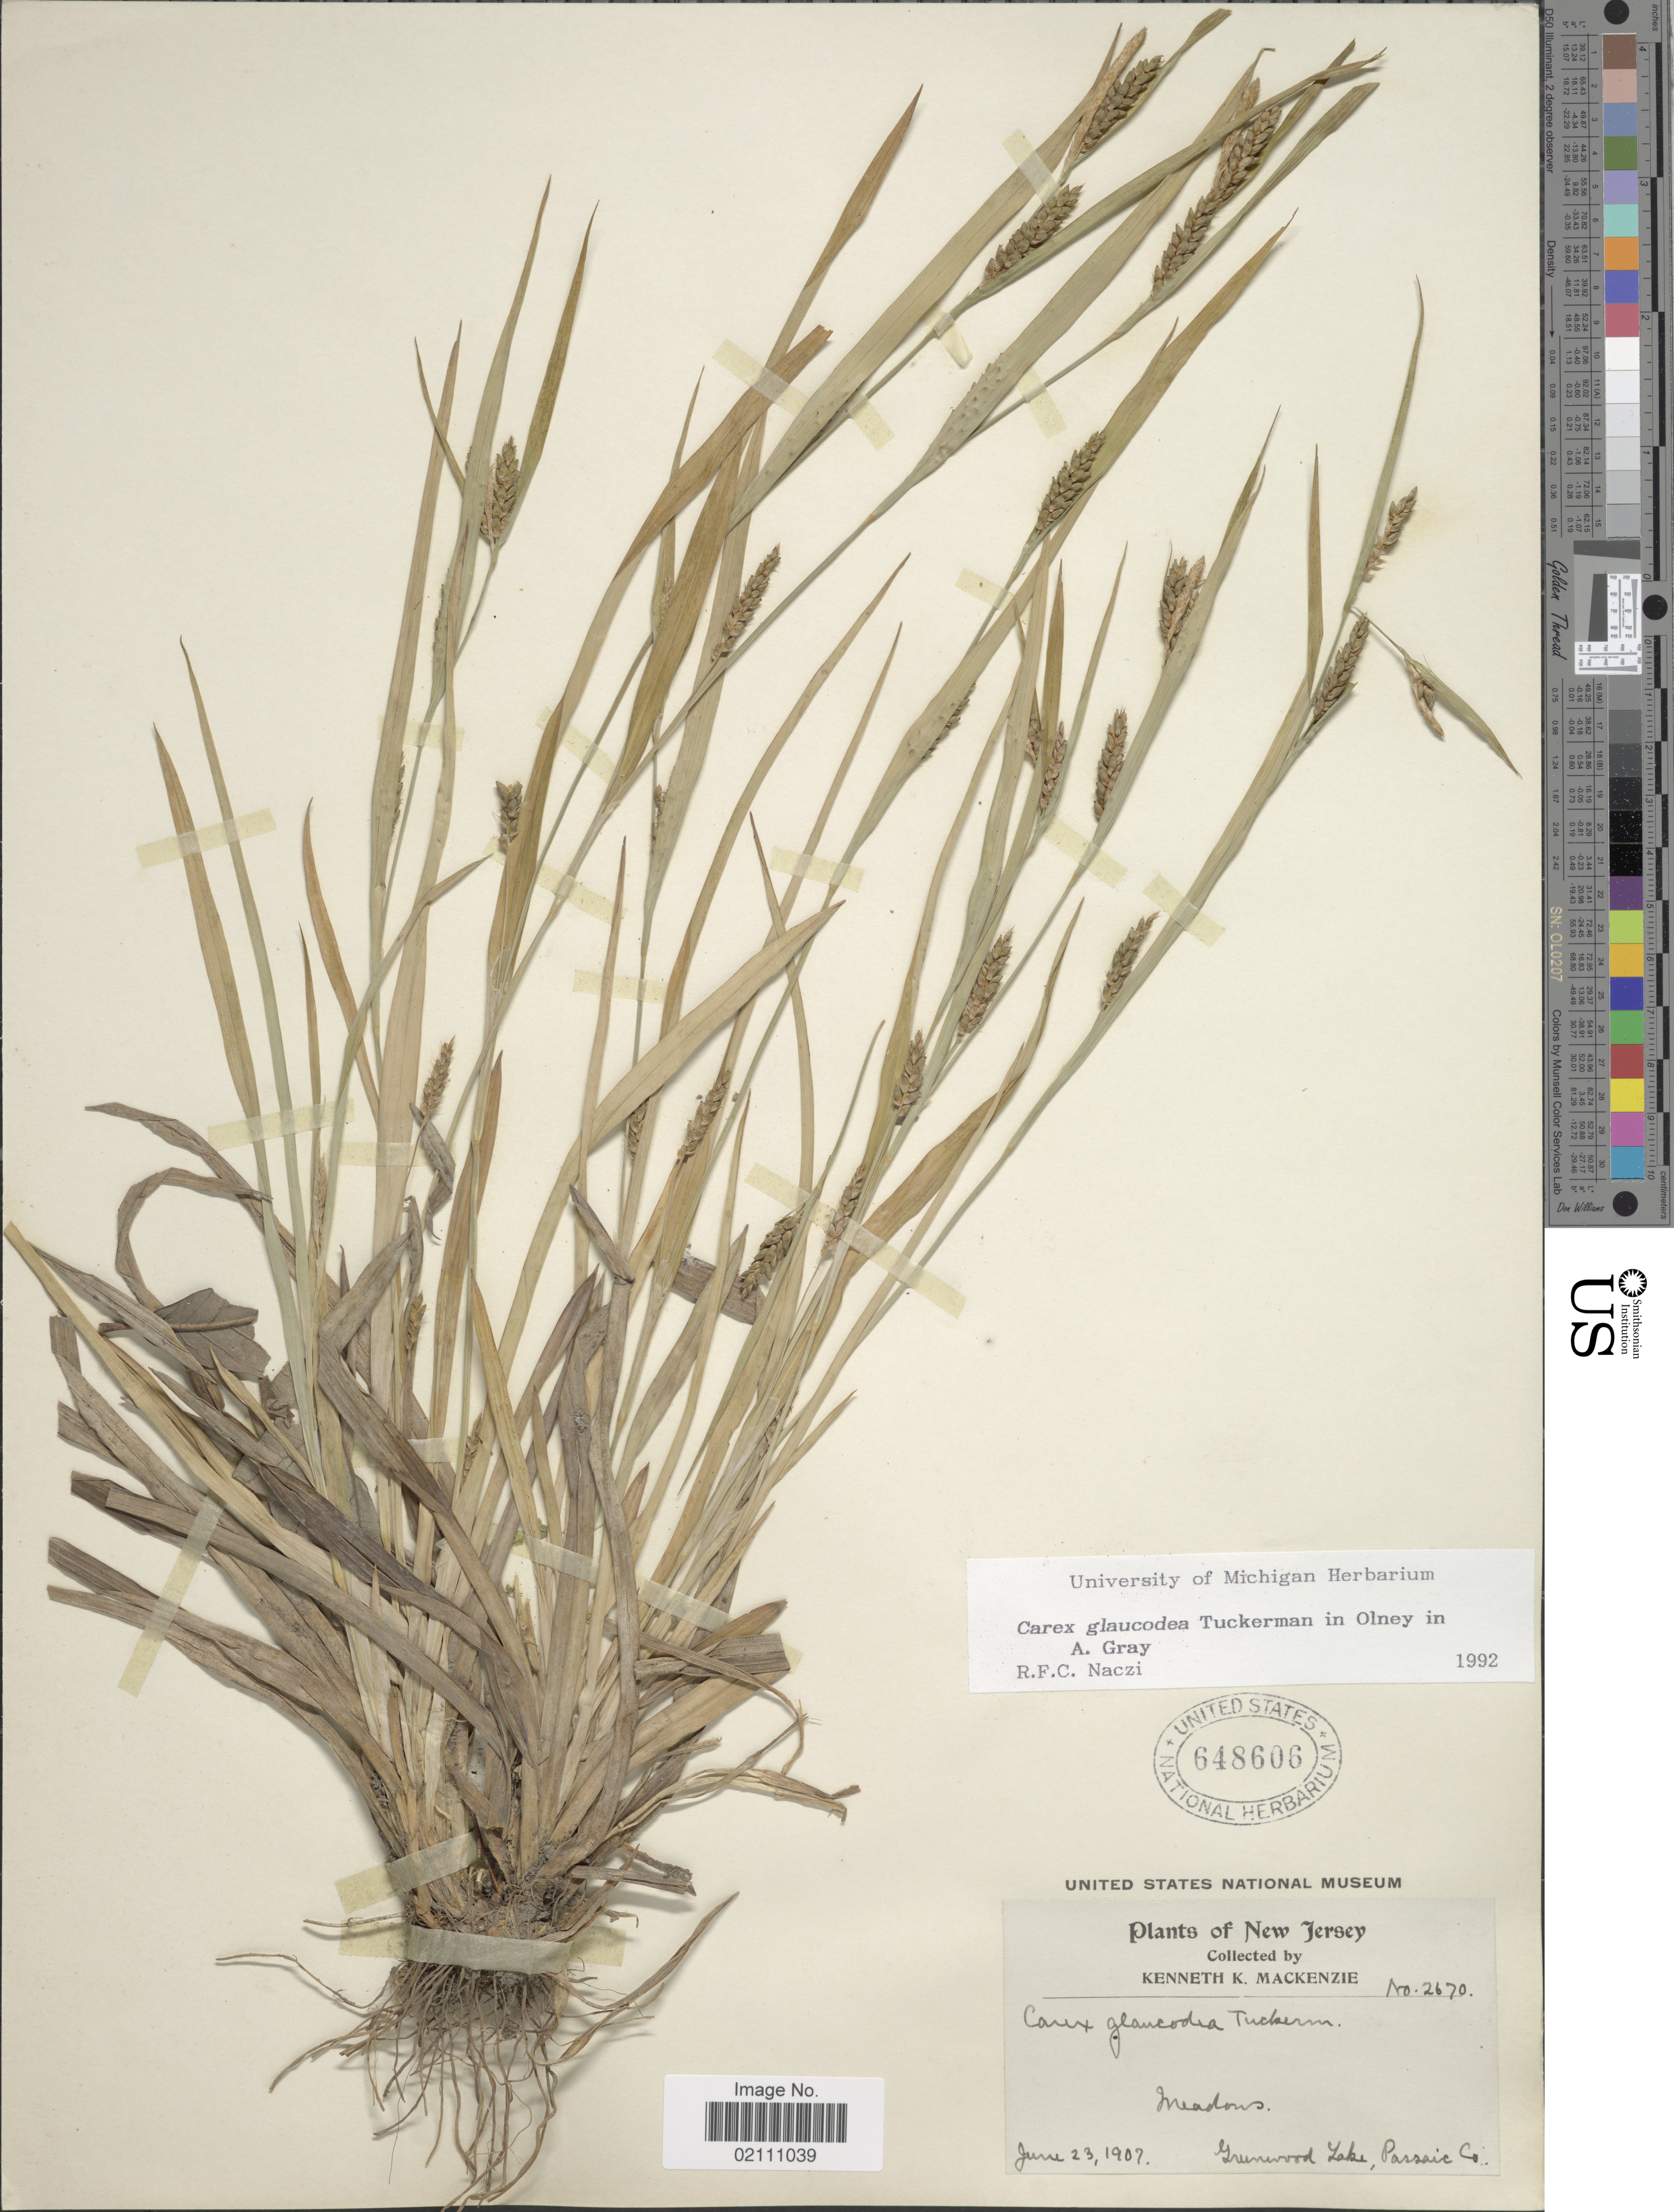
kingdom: Plantae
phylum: Tracheophyta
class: Liliopsida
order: Poales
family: Cyperaceae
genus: Carex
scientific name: Carex glaucodea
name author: Tuck. ex Olney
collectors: K. K. Mackenzie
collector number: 2670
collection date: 1907-06-23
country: United States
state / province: New Jersey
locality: Greenewood Lake, Passic Co.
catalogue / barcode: US 648606